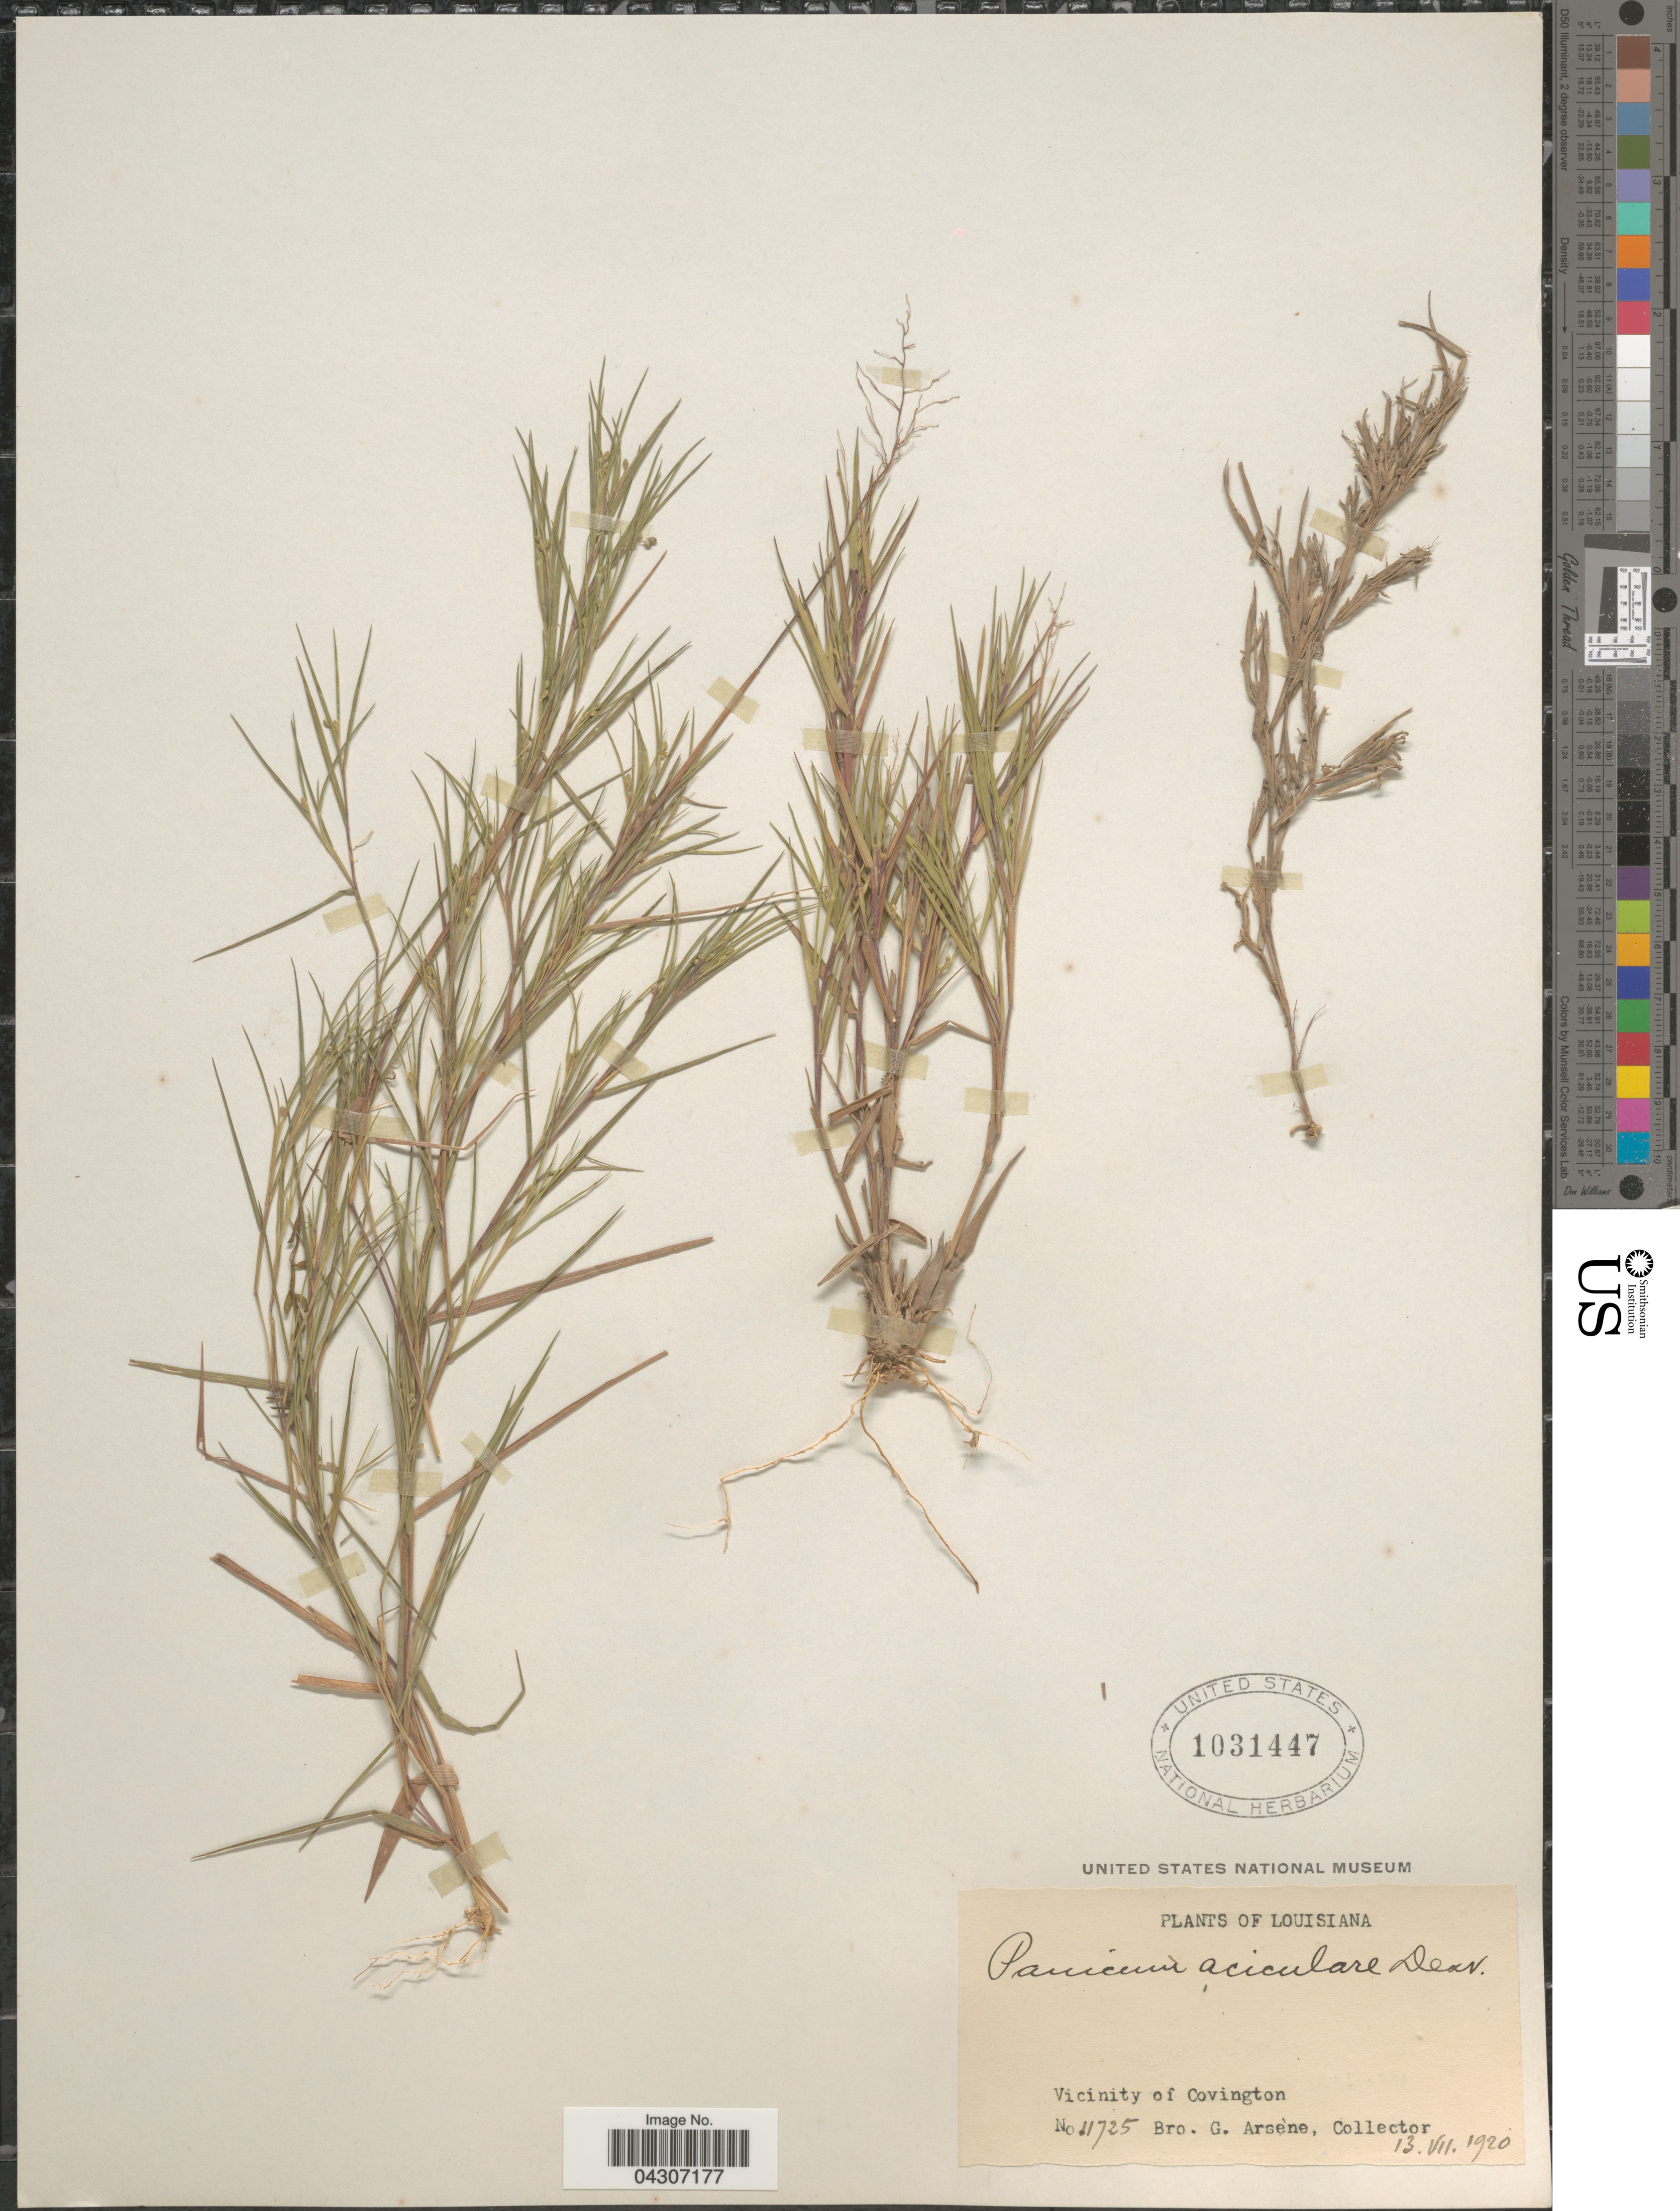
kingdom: Plantae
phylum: Tracheophyta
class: Liliopsida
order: Poales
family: Poaceae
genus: Dichanthelium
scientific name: Dichanthelium aciculare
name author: (Desv. ex Poir.) Gould & C.A. Clark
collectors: Bro. G. Arsène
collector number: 11725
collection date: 1920-07-13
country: United States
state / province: Louisiana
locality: Vicinity of Covington.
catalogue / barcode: US 1031447